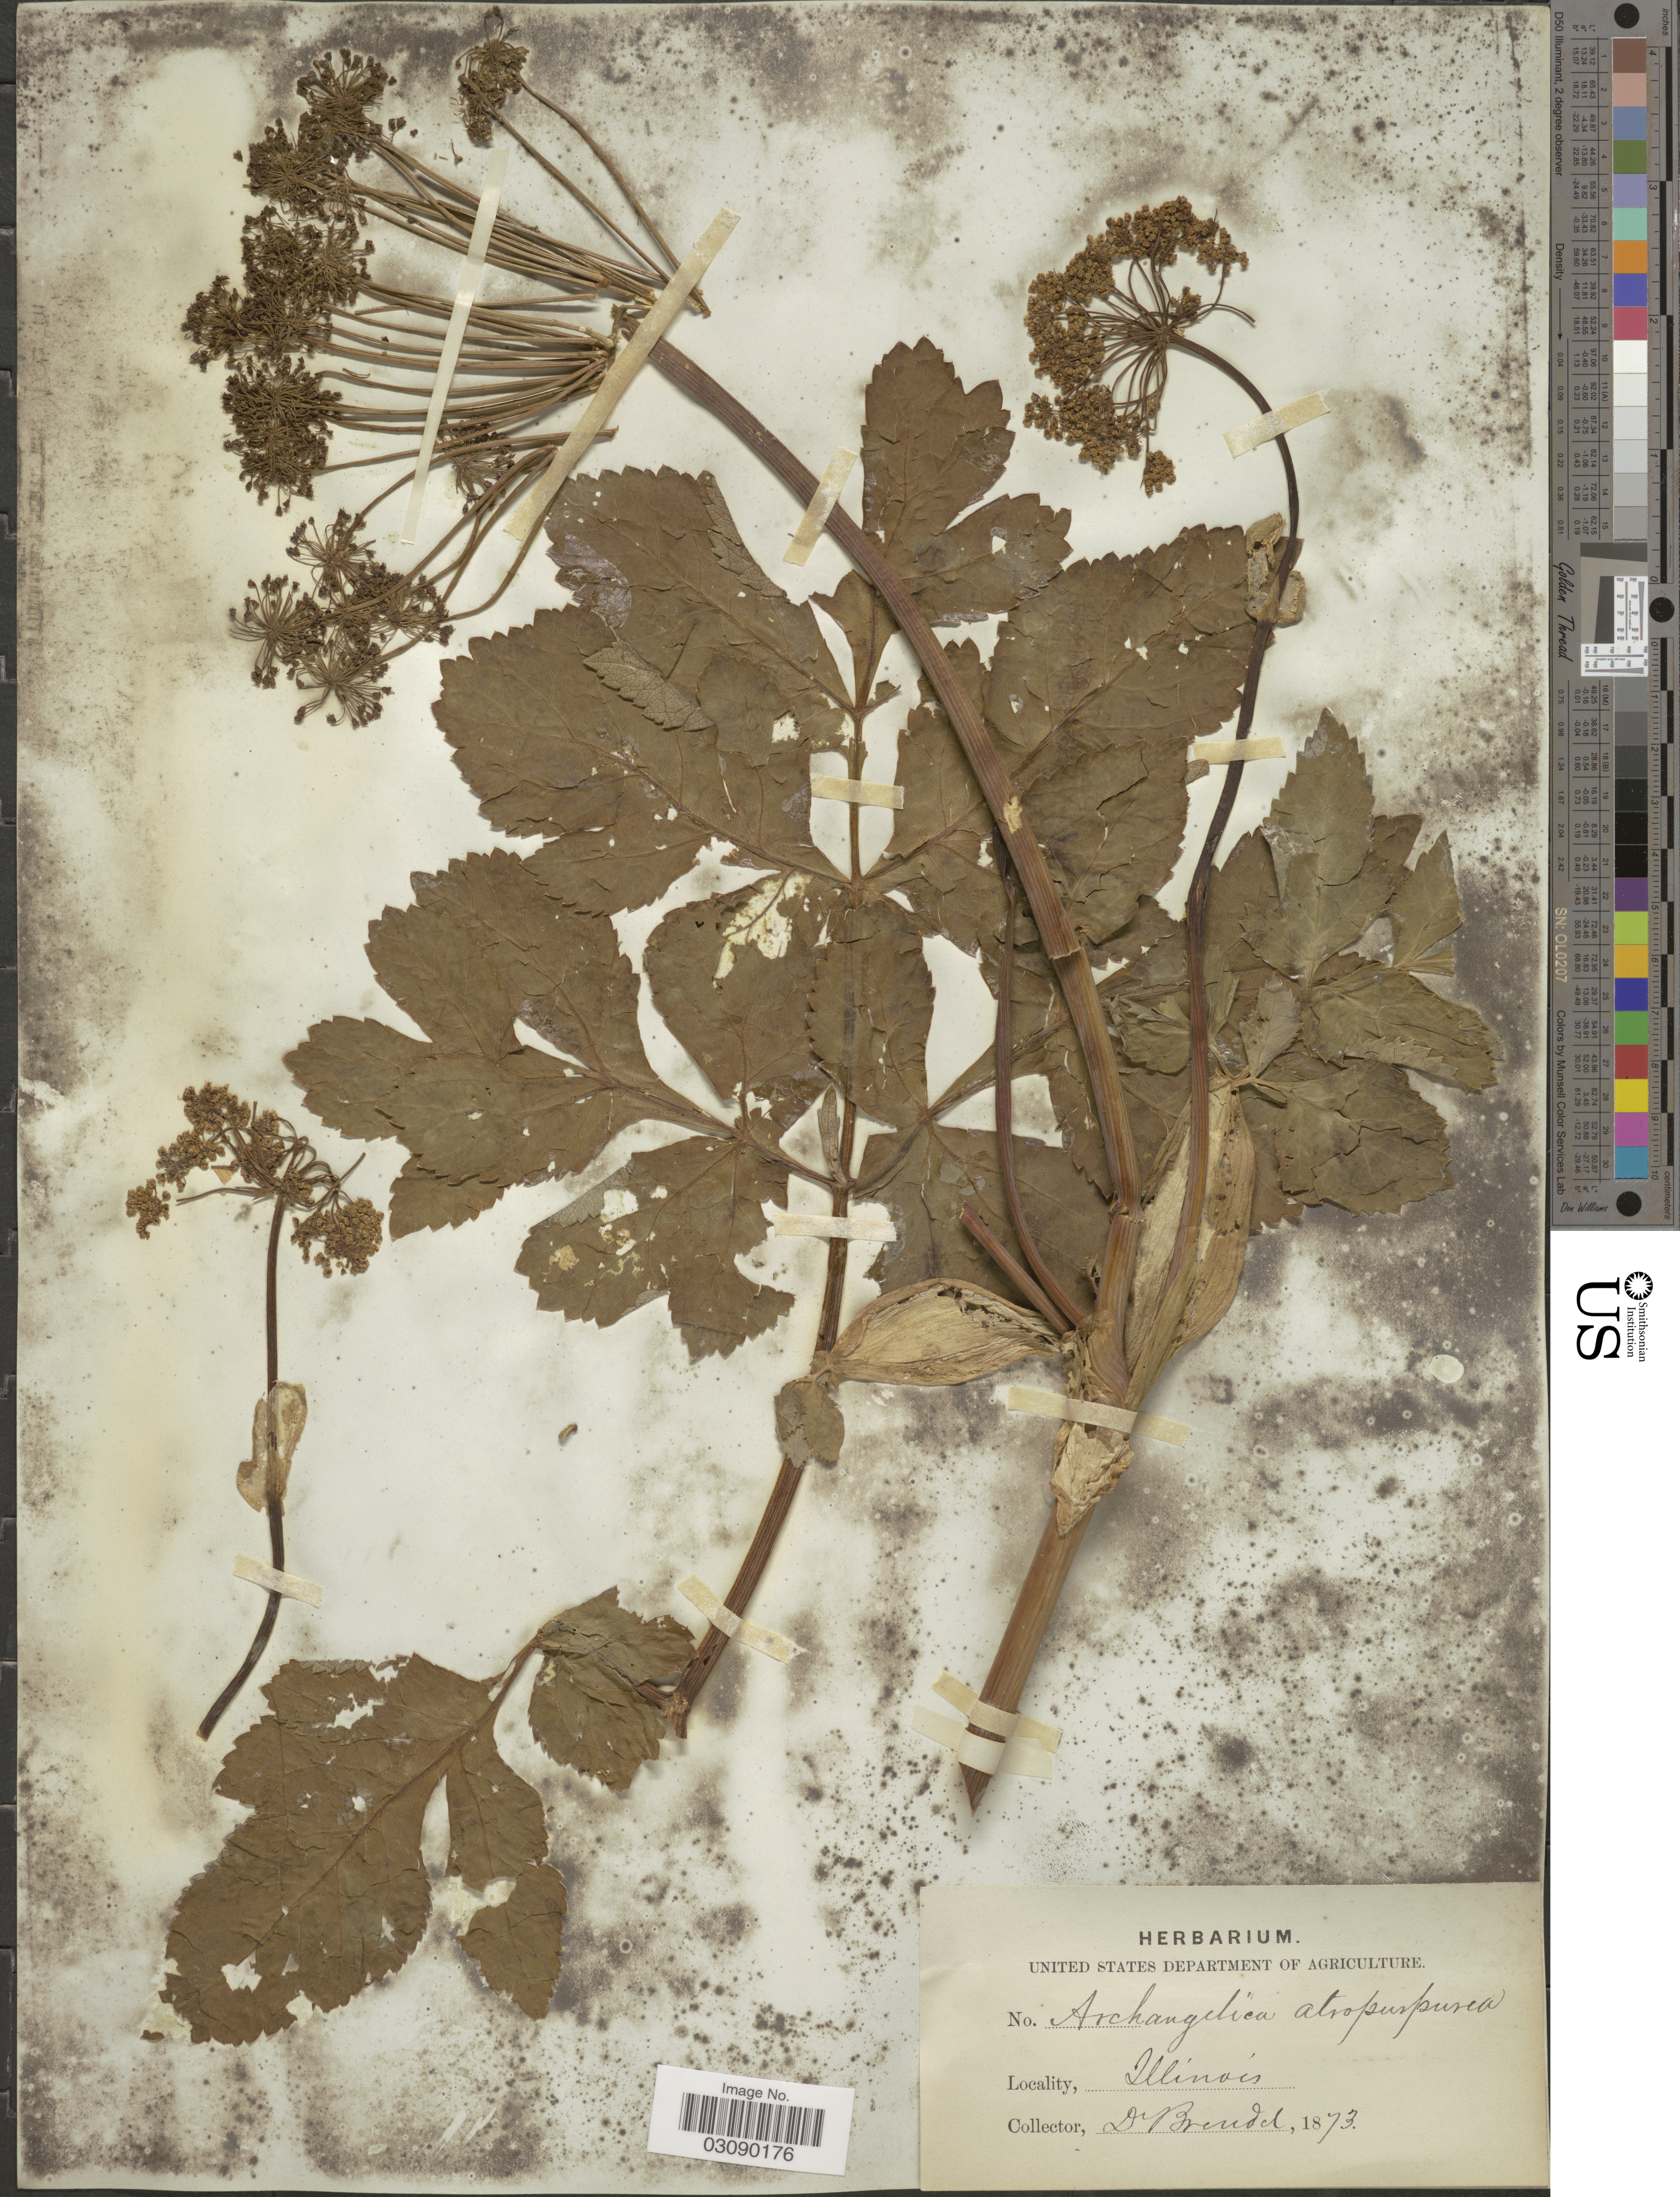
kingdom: Plantae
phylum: Tracheophyta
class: Magnoliopsida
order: Apiales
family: Apiaceae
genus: Angelica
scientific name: Angelica atropurpurea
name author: L.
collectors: -. Brendel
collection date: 1873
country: United States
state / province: Illinois